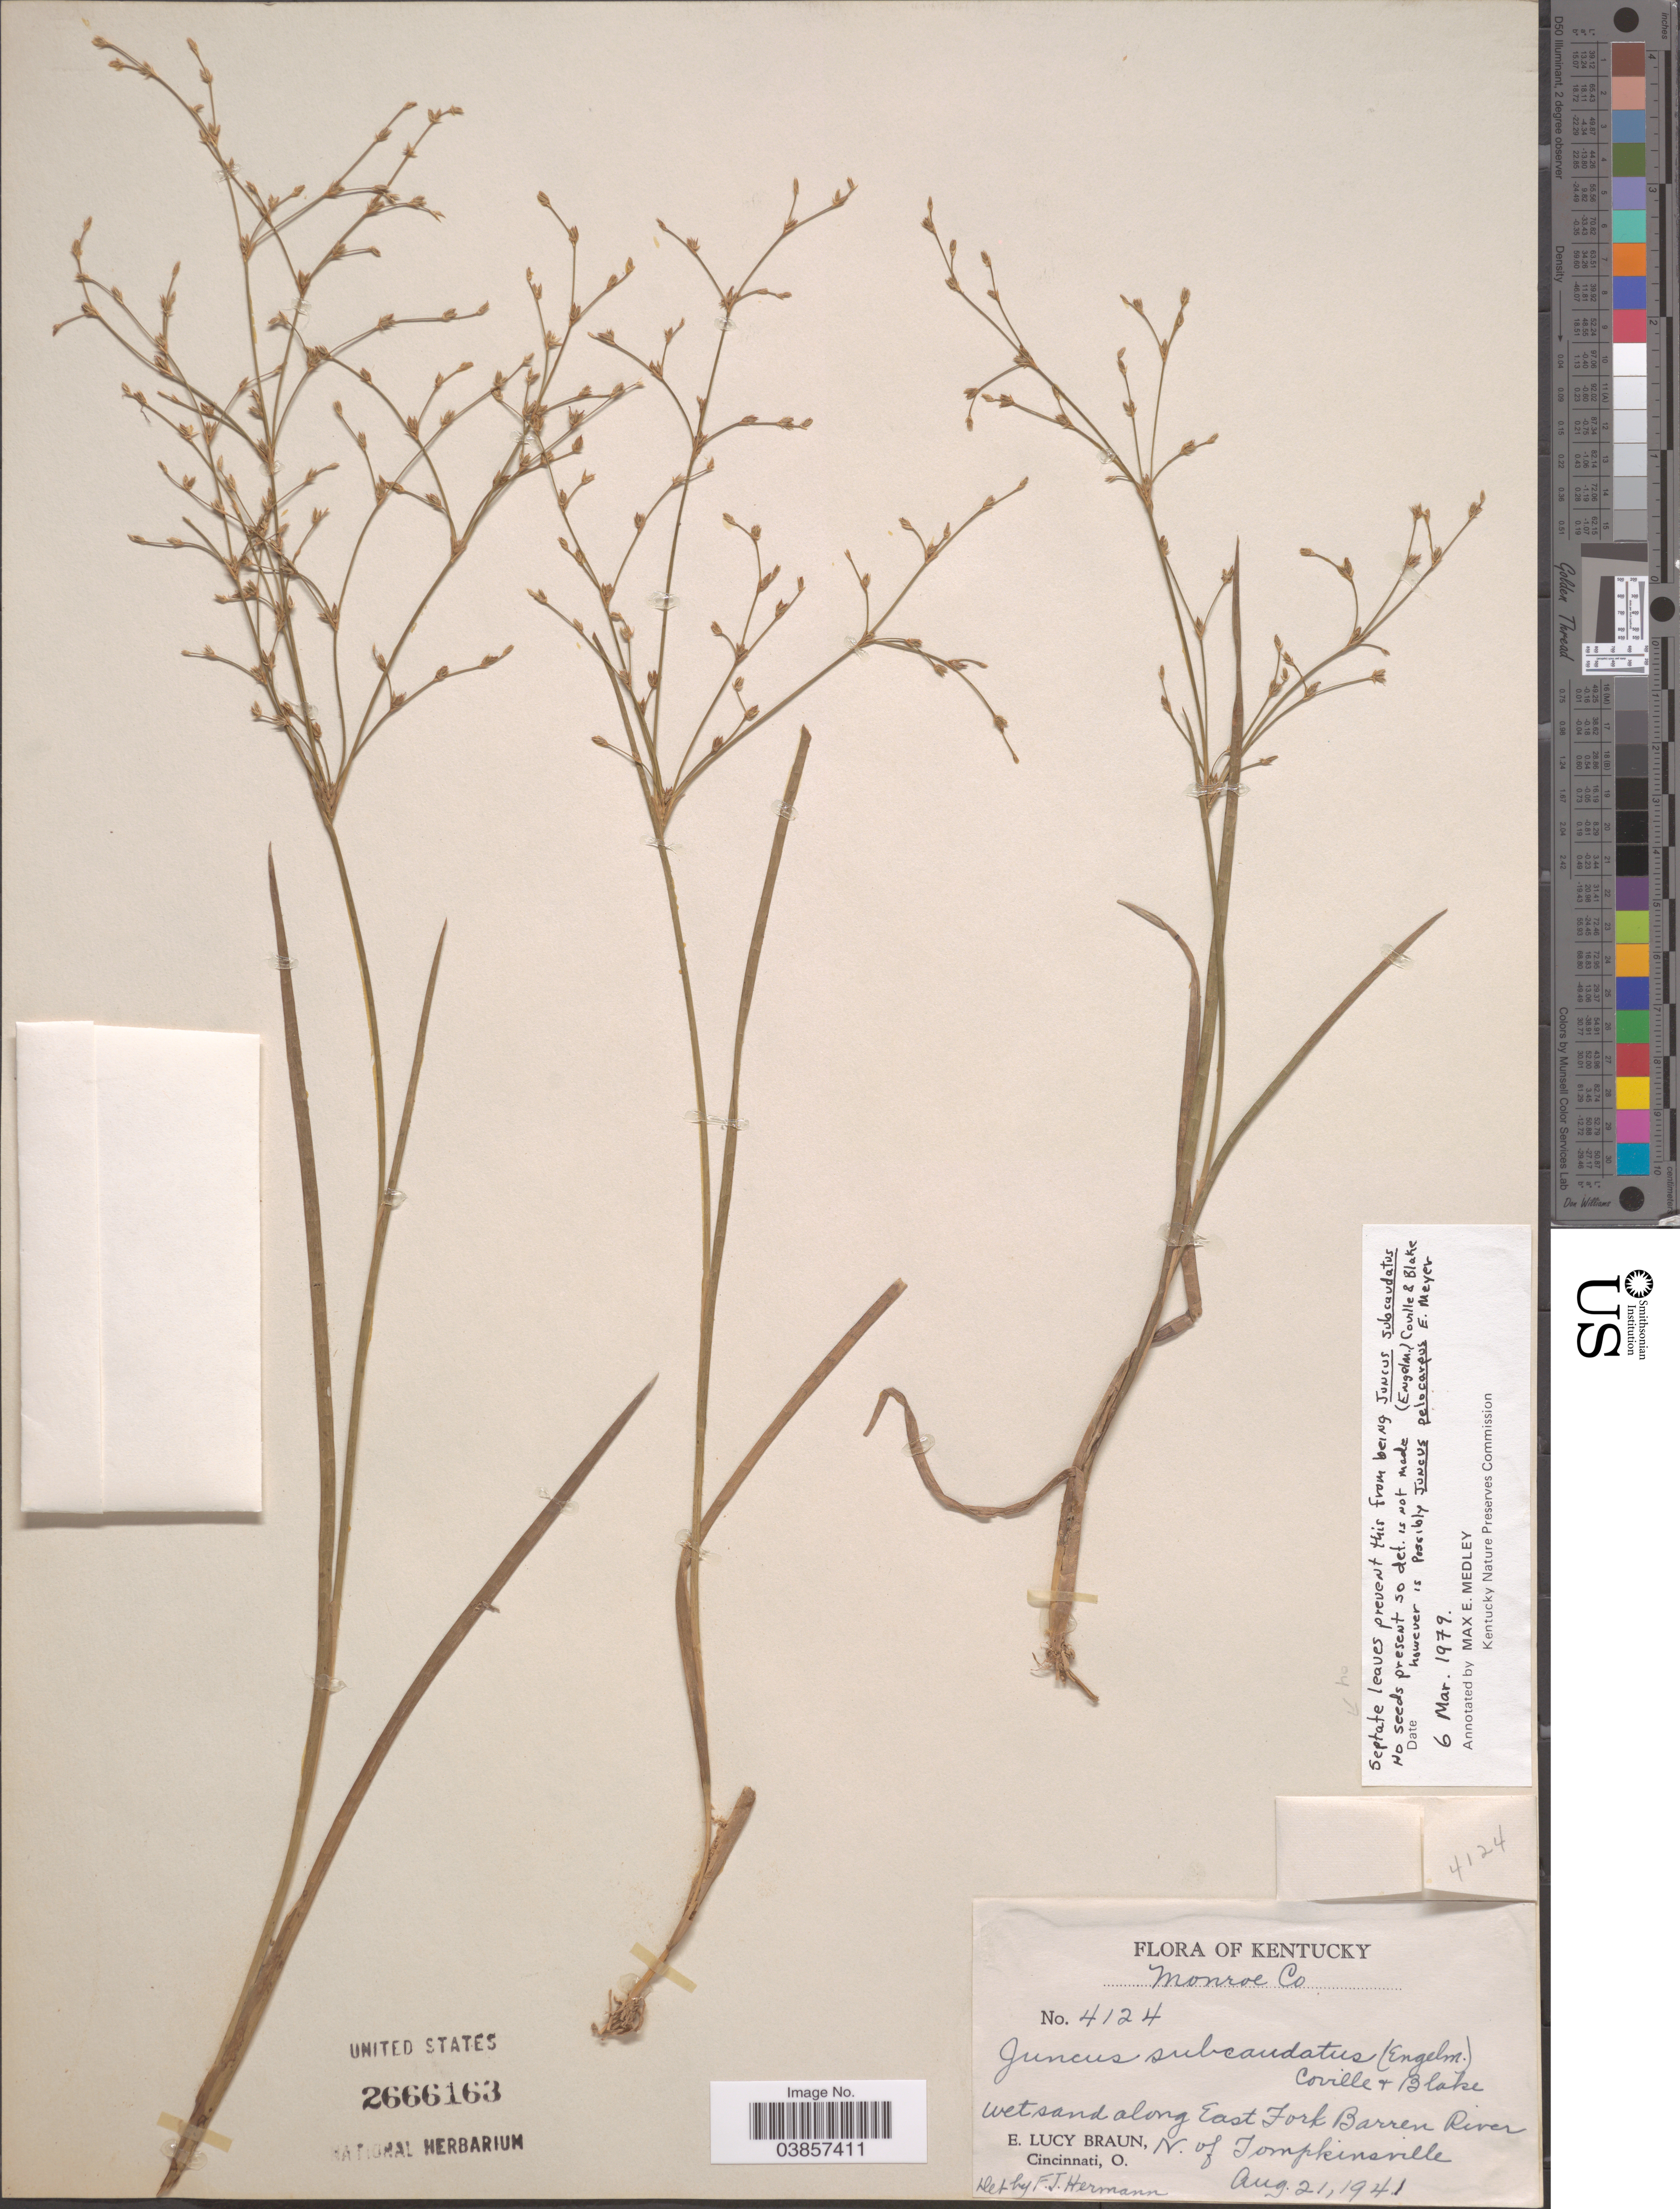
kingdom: Plantae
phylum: Tracheophyta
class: Liliopsida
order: Poales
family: Juncaceae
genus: Juncus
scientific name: Juncus subcaudatus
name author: (Engelm. ex A. Gray) Coville & S.F. Blake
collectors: E. L. Braun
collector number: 4124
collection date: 1941-08-21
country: United States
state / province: Kentucky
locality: Monroe Co. Along East Fork Barren River, N. of Tompkinsville.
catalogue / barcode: US 2666163